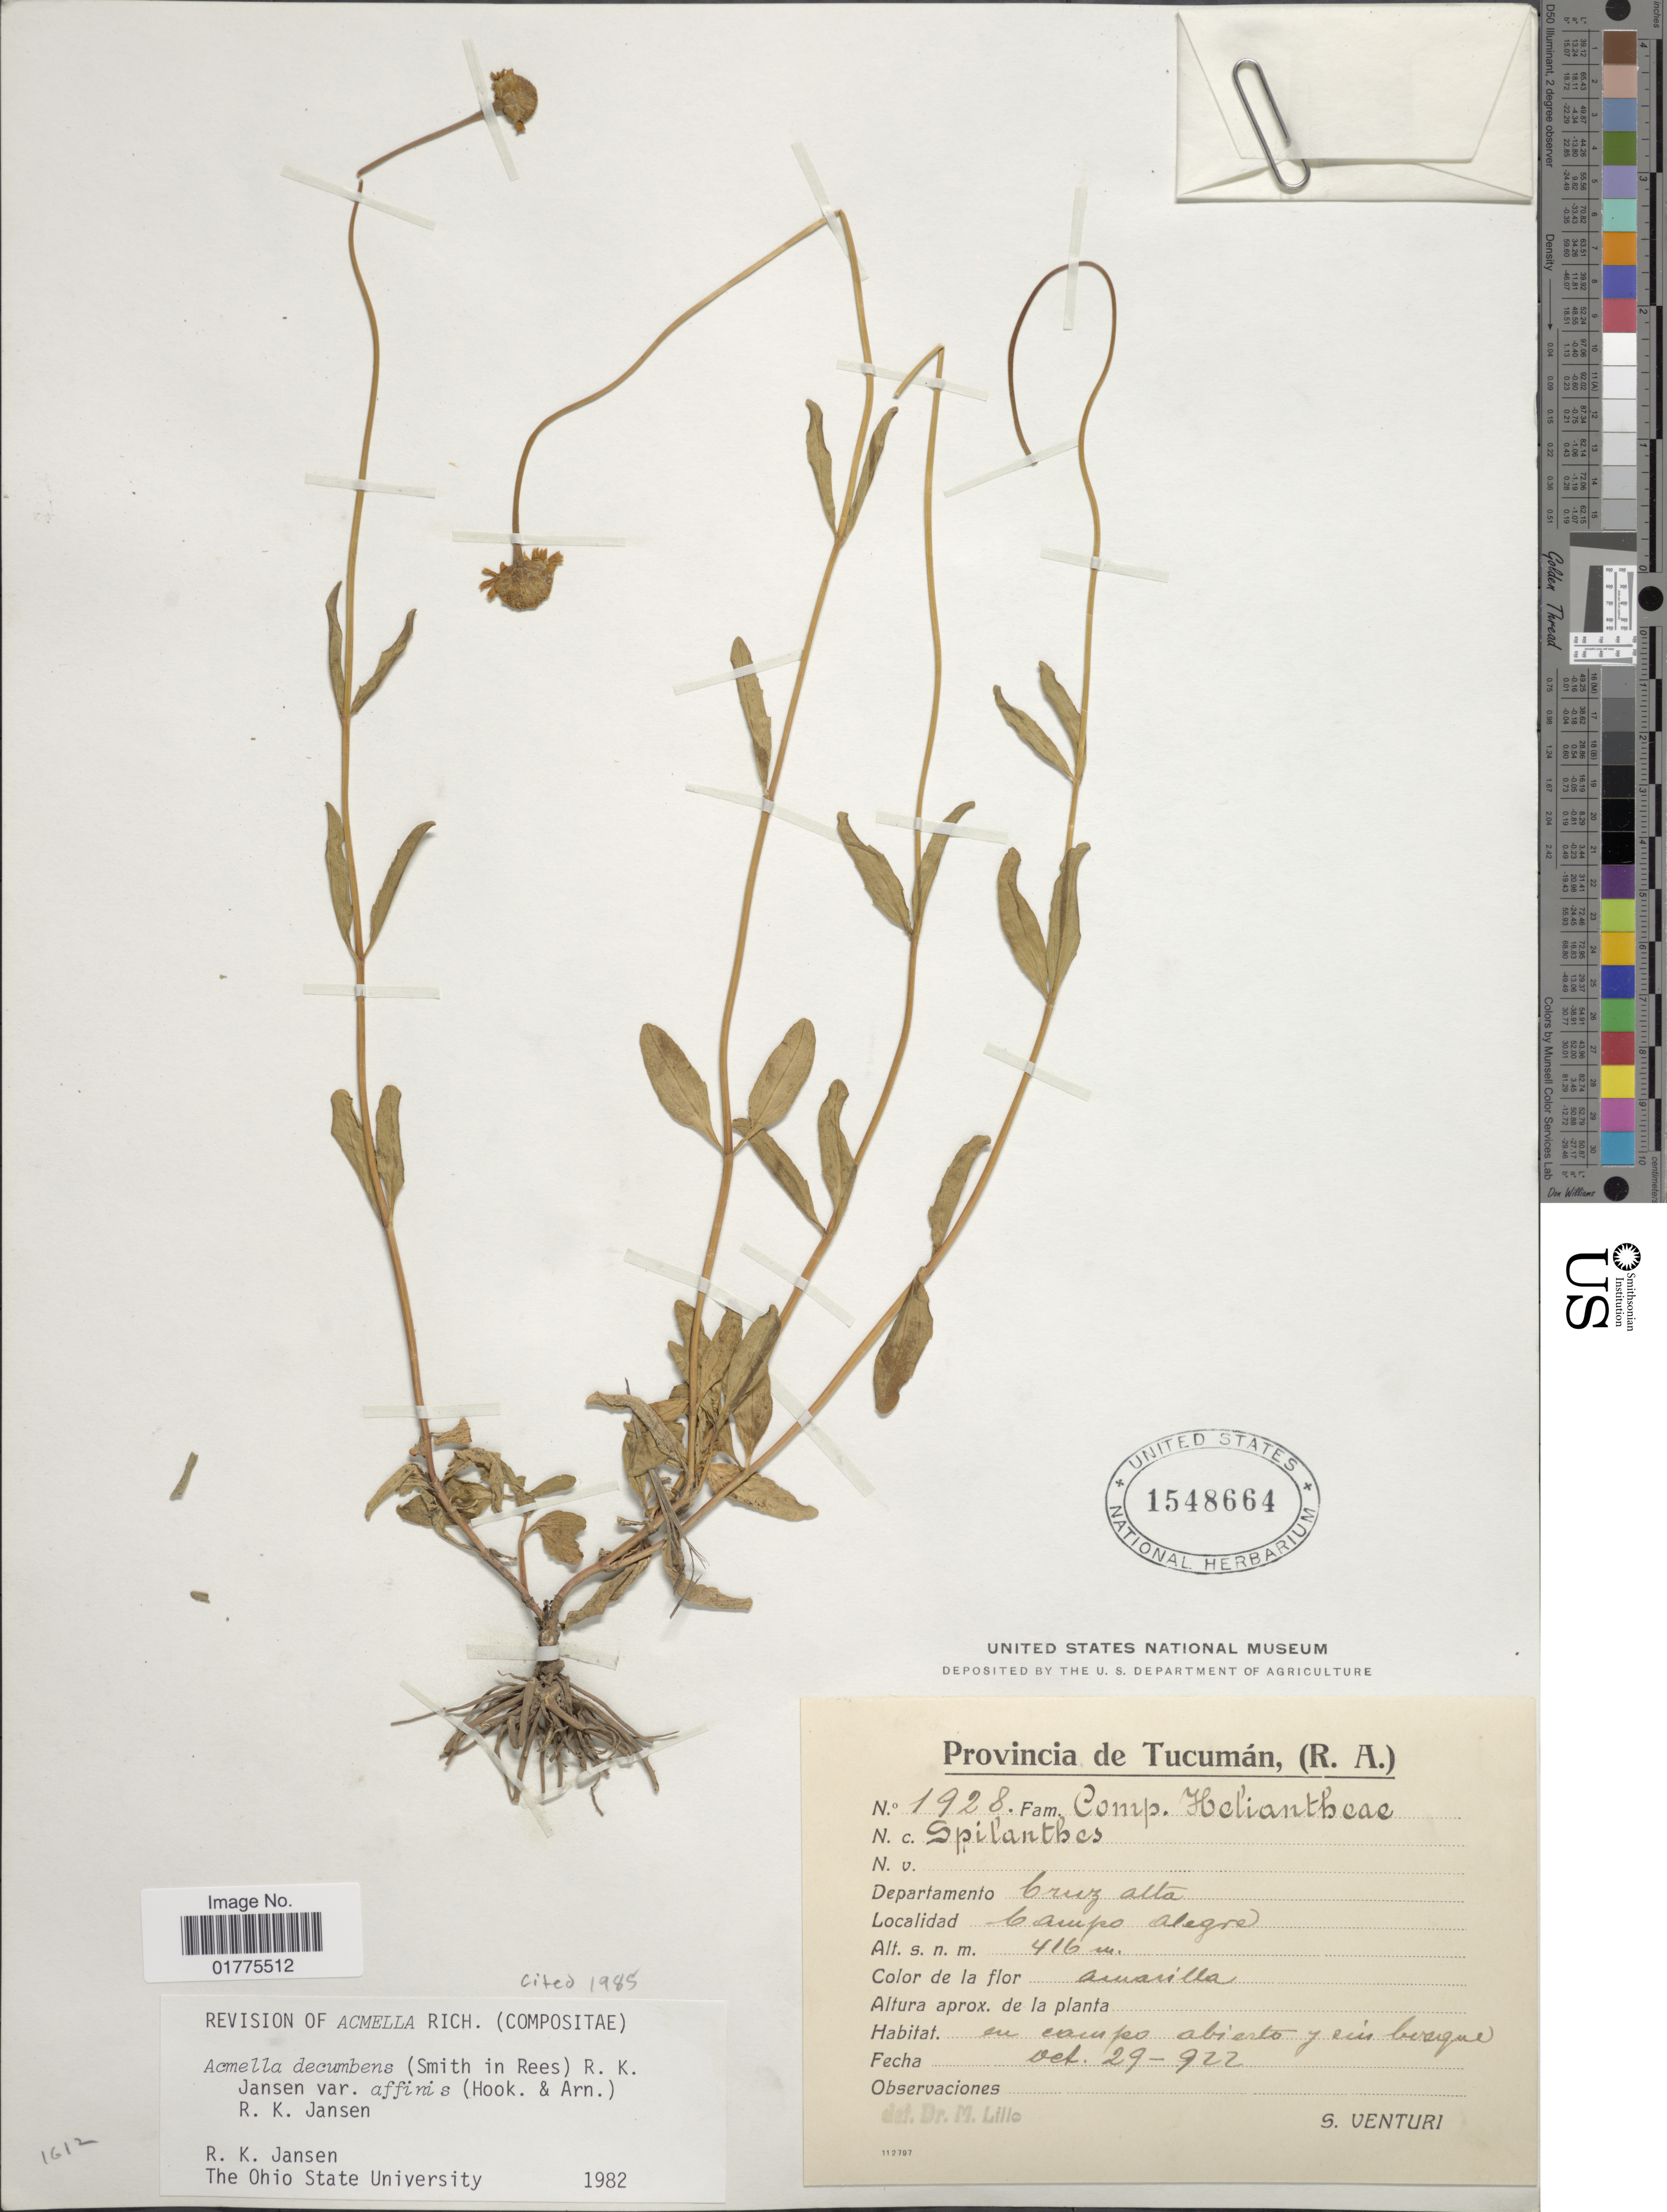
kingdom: Plantae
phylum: Tracheophyta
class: Magnoliopsida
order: Asterales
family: Asteraceae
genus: Acmella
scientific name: Acmella decumbens var. affinis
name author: Hook. & Arn.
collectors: S. Venturi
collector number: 1928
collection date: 1922-10-29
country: Argentina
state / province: Tucuman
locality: Departamento Cruz Alta, Campo Alegre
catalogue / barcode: US 1548664